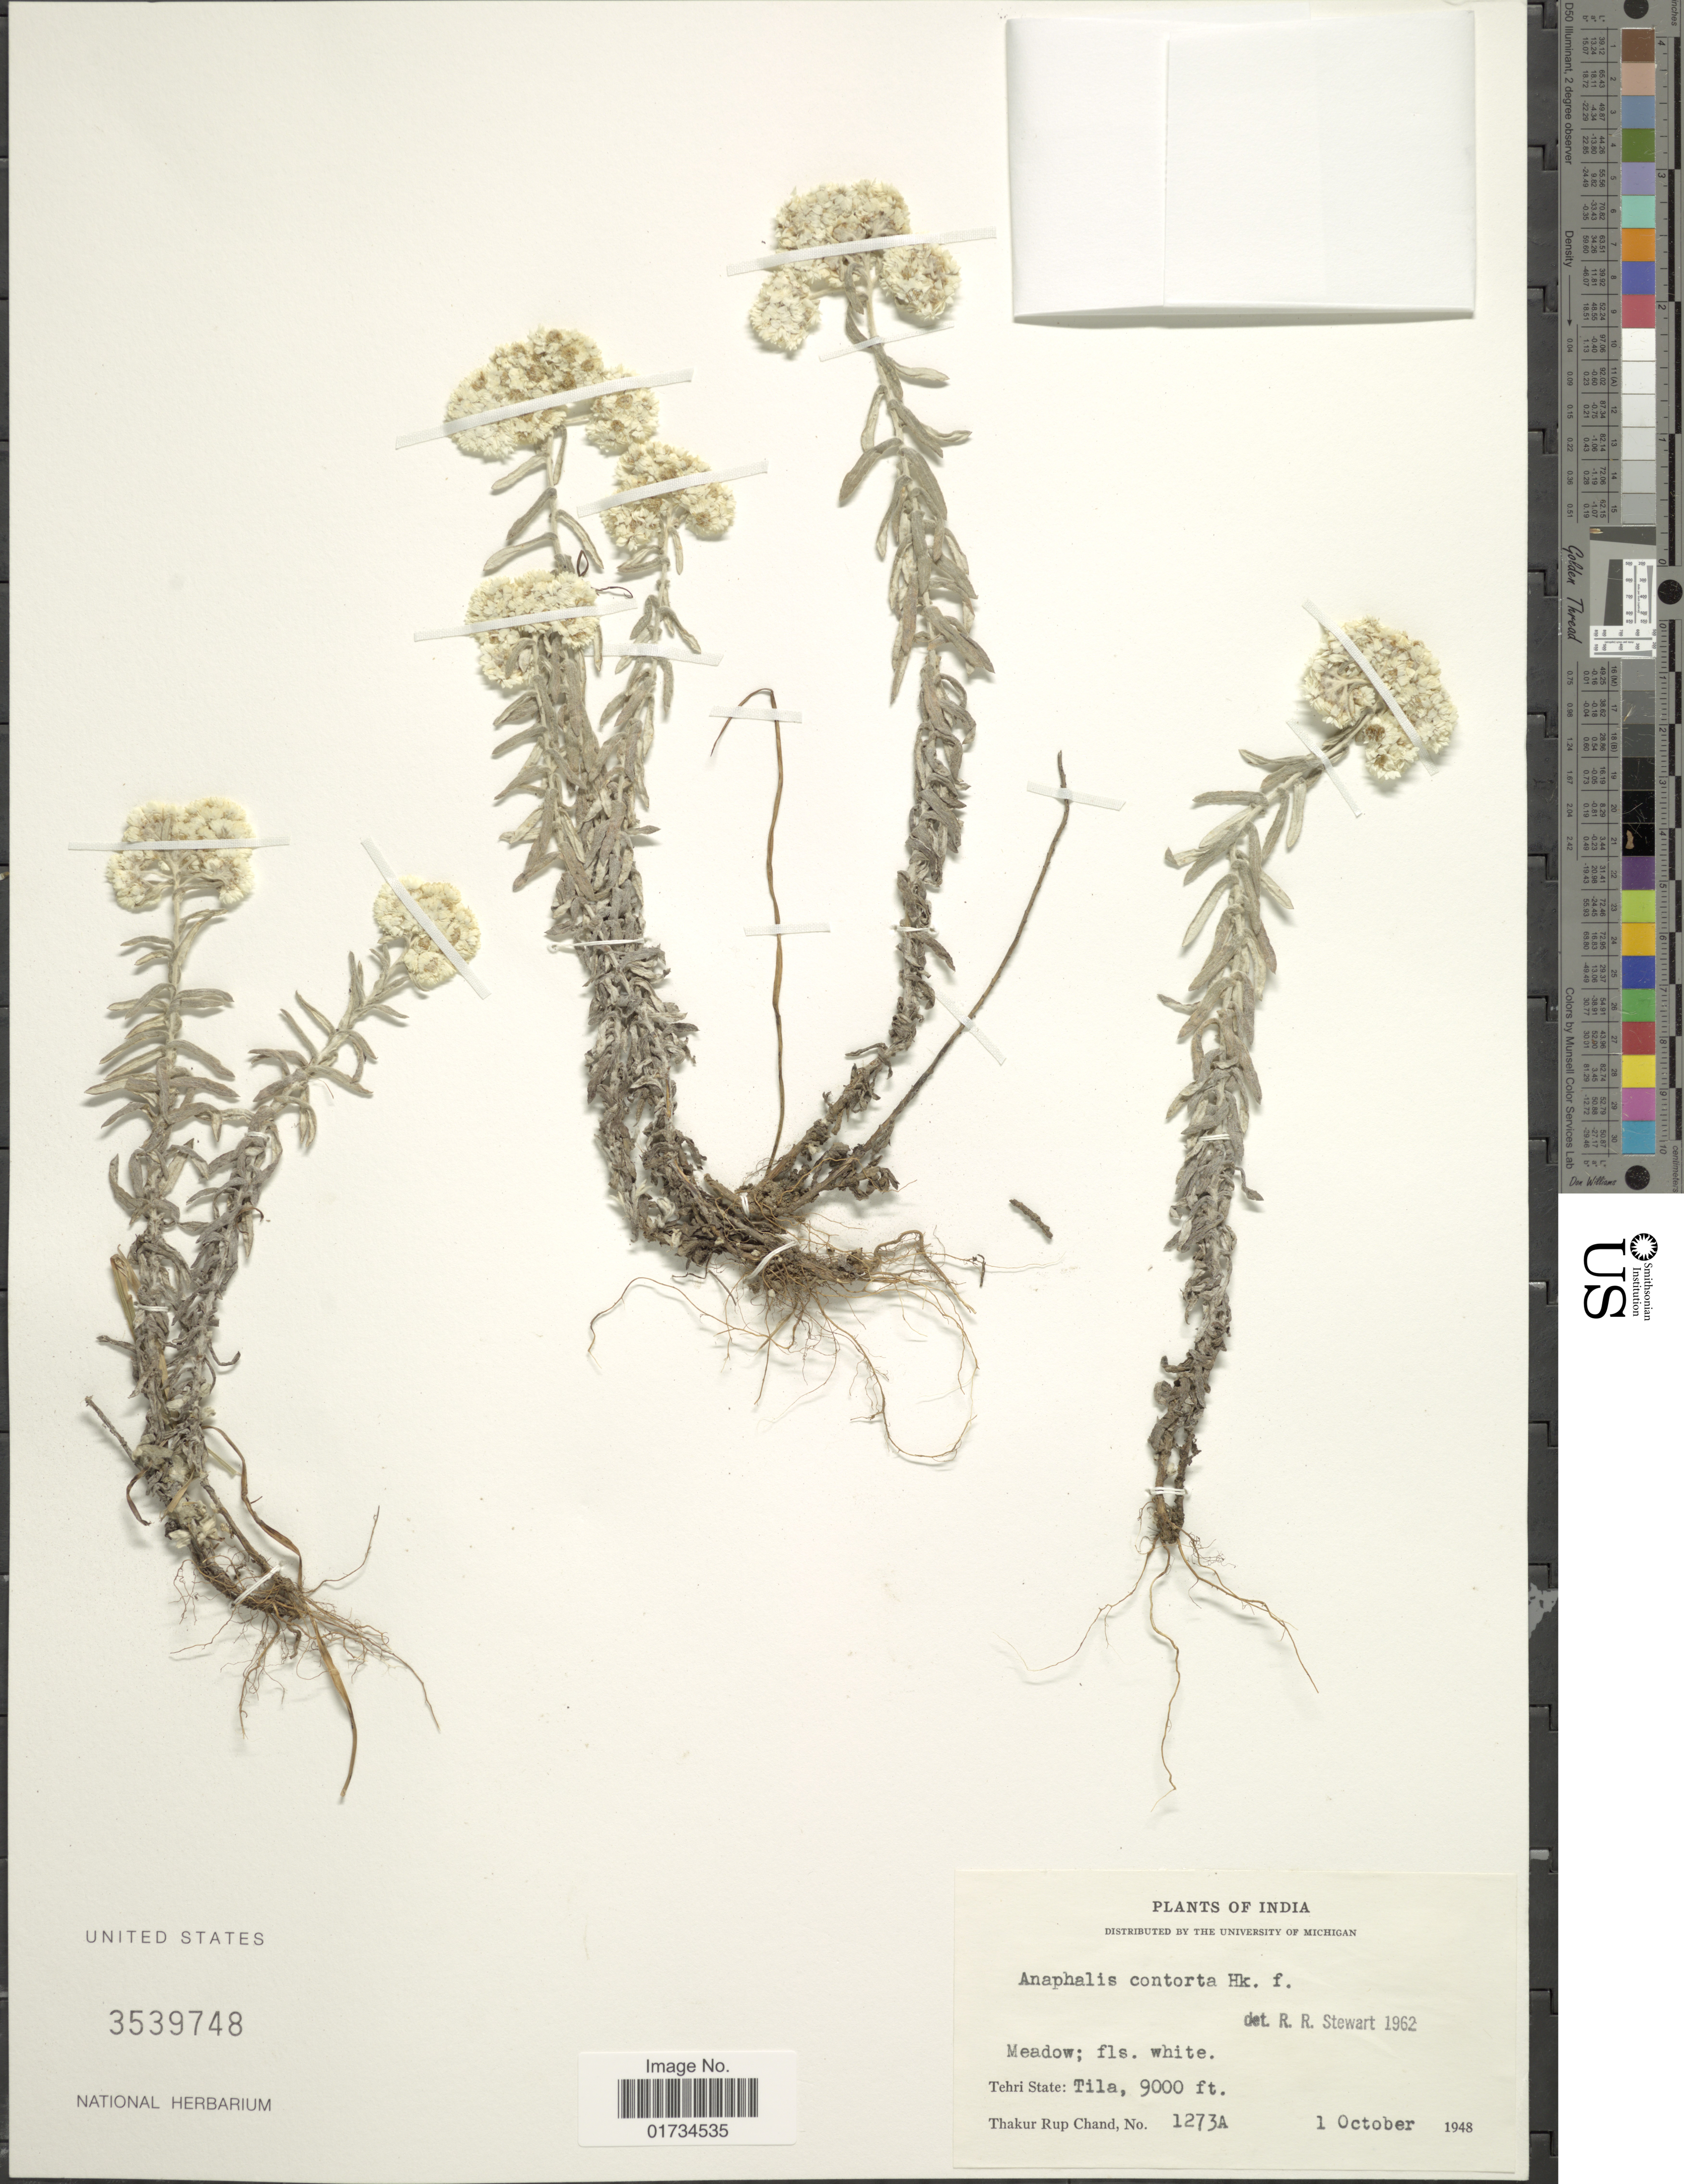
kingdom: Plantae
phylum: Tracheophyta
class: Magnoliopsida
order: Asterales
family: Asteraceae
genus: Anaphalis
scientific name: Anaphalis contorta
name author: (D. Don) Hook. f.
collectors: T. R. Chand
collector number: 1273A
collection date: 1948-10-01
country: India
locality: India, Meadow. Tehri State: Tila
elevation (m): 2743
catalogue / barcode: US 3539748